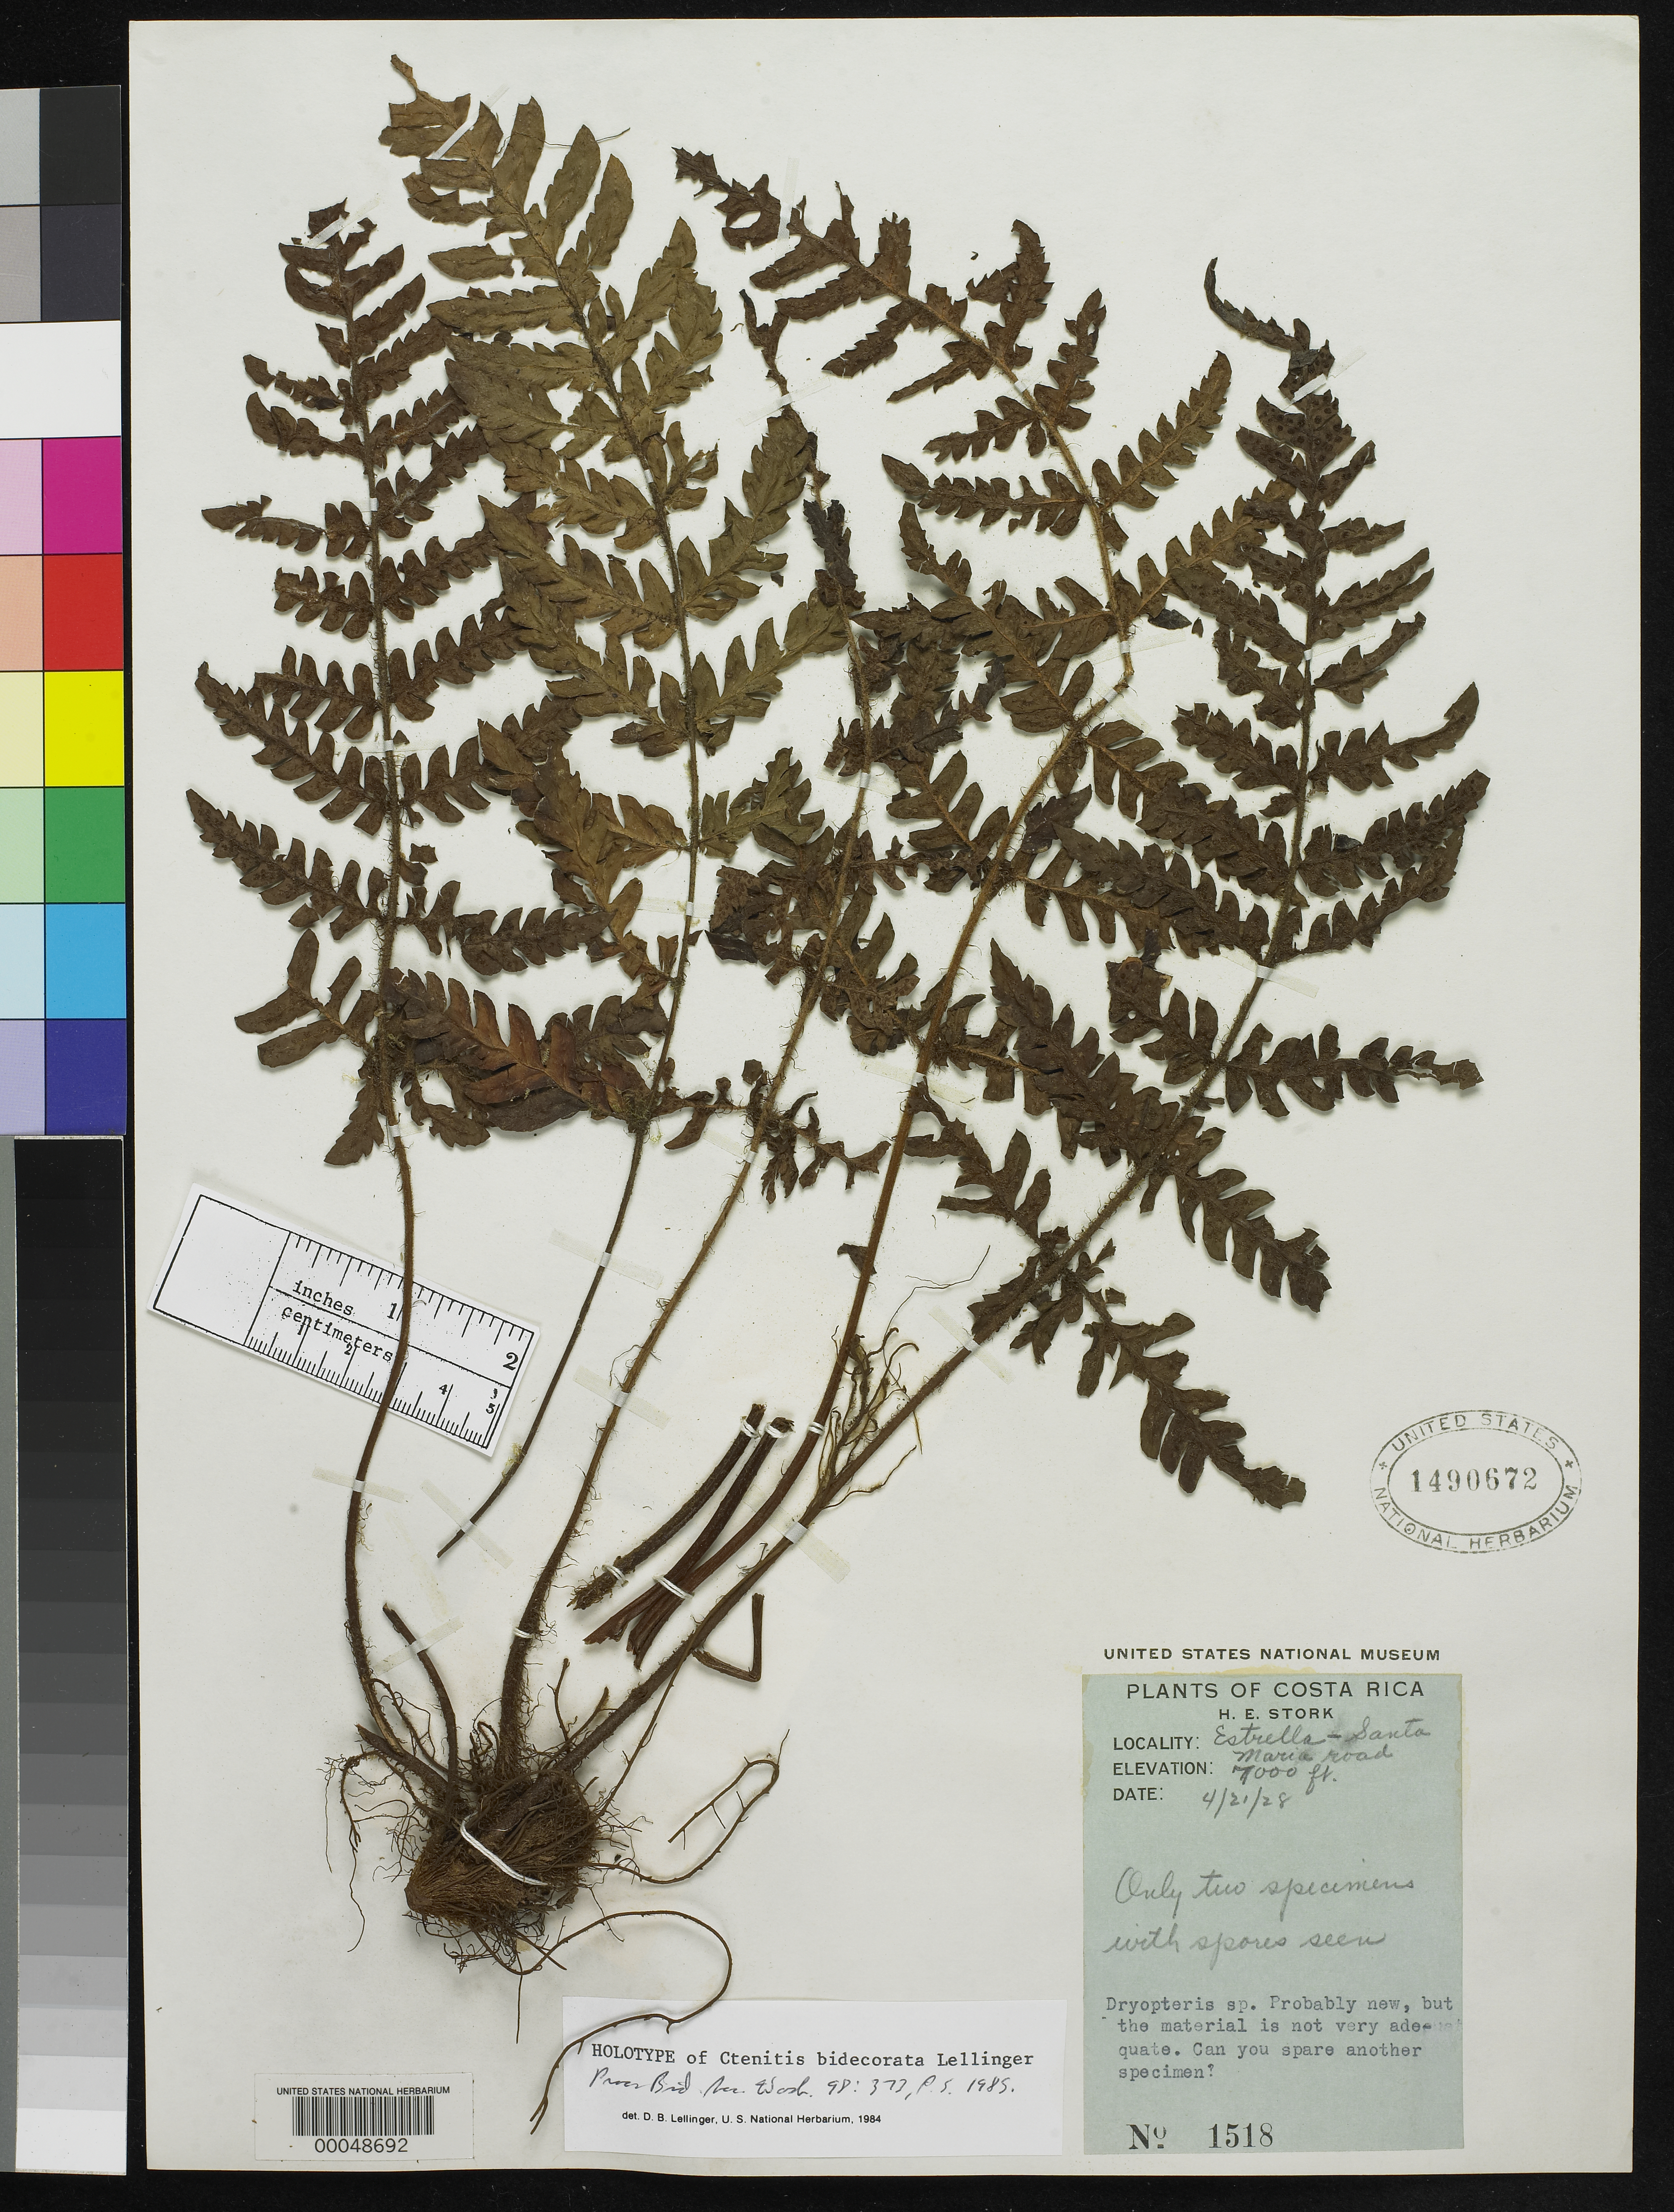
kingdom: Plantae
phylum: Tracheophyta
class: Polypodiopsida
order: Polypodiales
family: Dryopteridaceae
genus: Ctenitis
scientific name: Ctenitis bidecorata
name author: Lellinger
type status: Holotype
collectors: H. E. Stork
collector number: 1518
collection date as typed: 21 Apr 1928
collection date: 1928-04-21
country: Costa Rica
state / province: San José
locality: Estrella - Santa Maria road.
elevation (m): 7000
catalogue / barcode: US 1490672